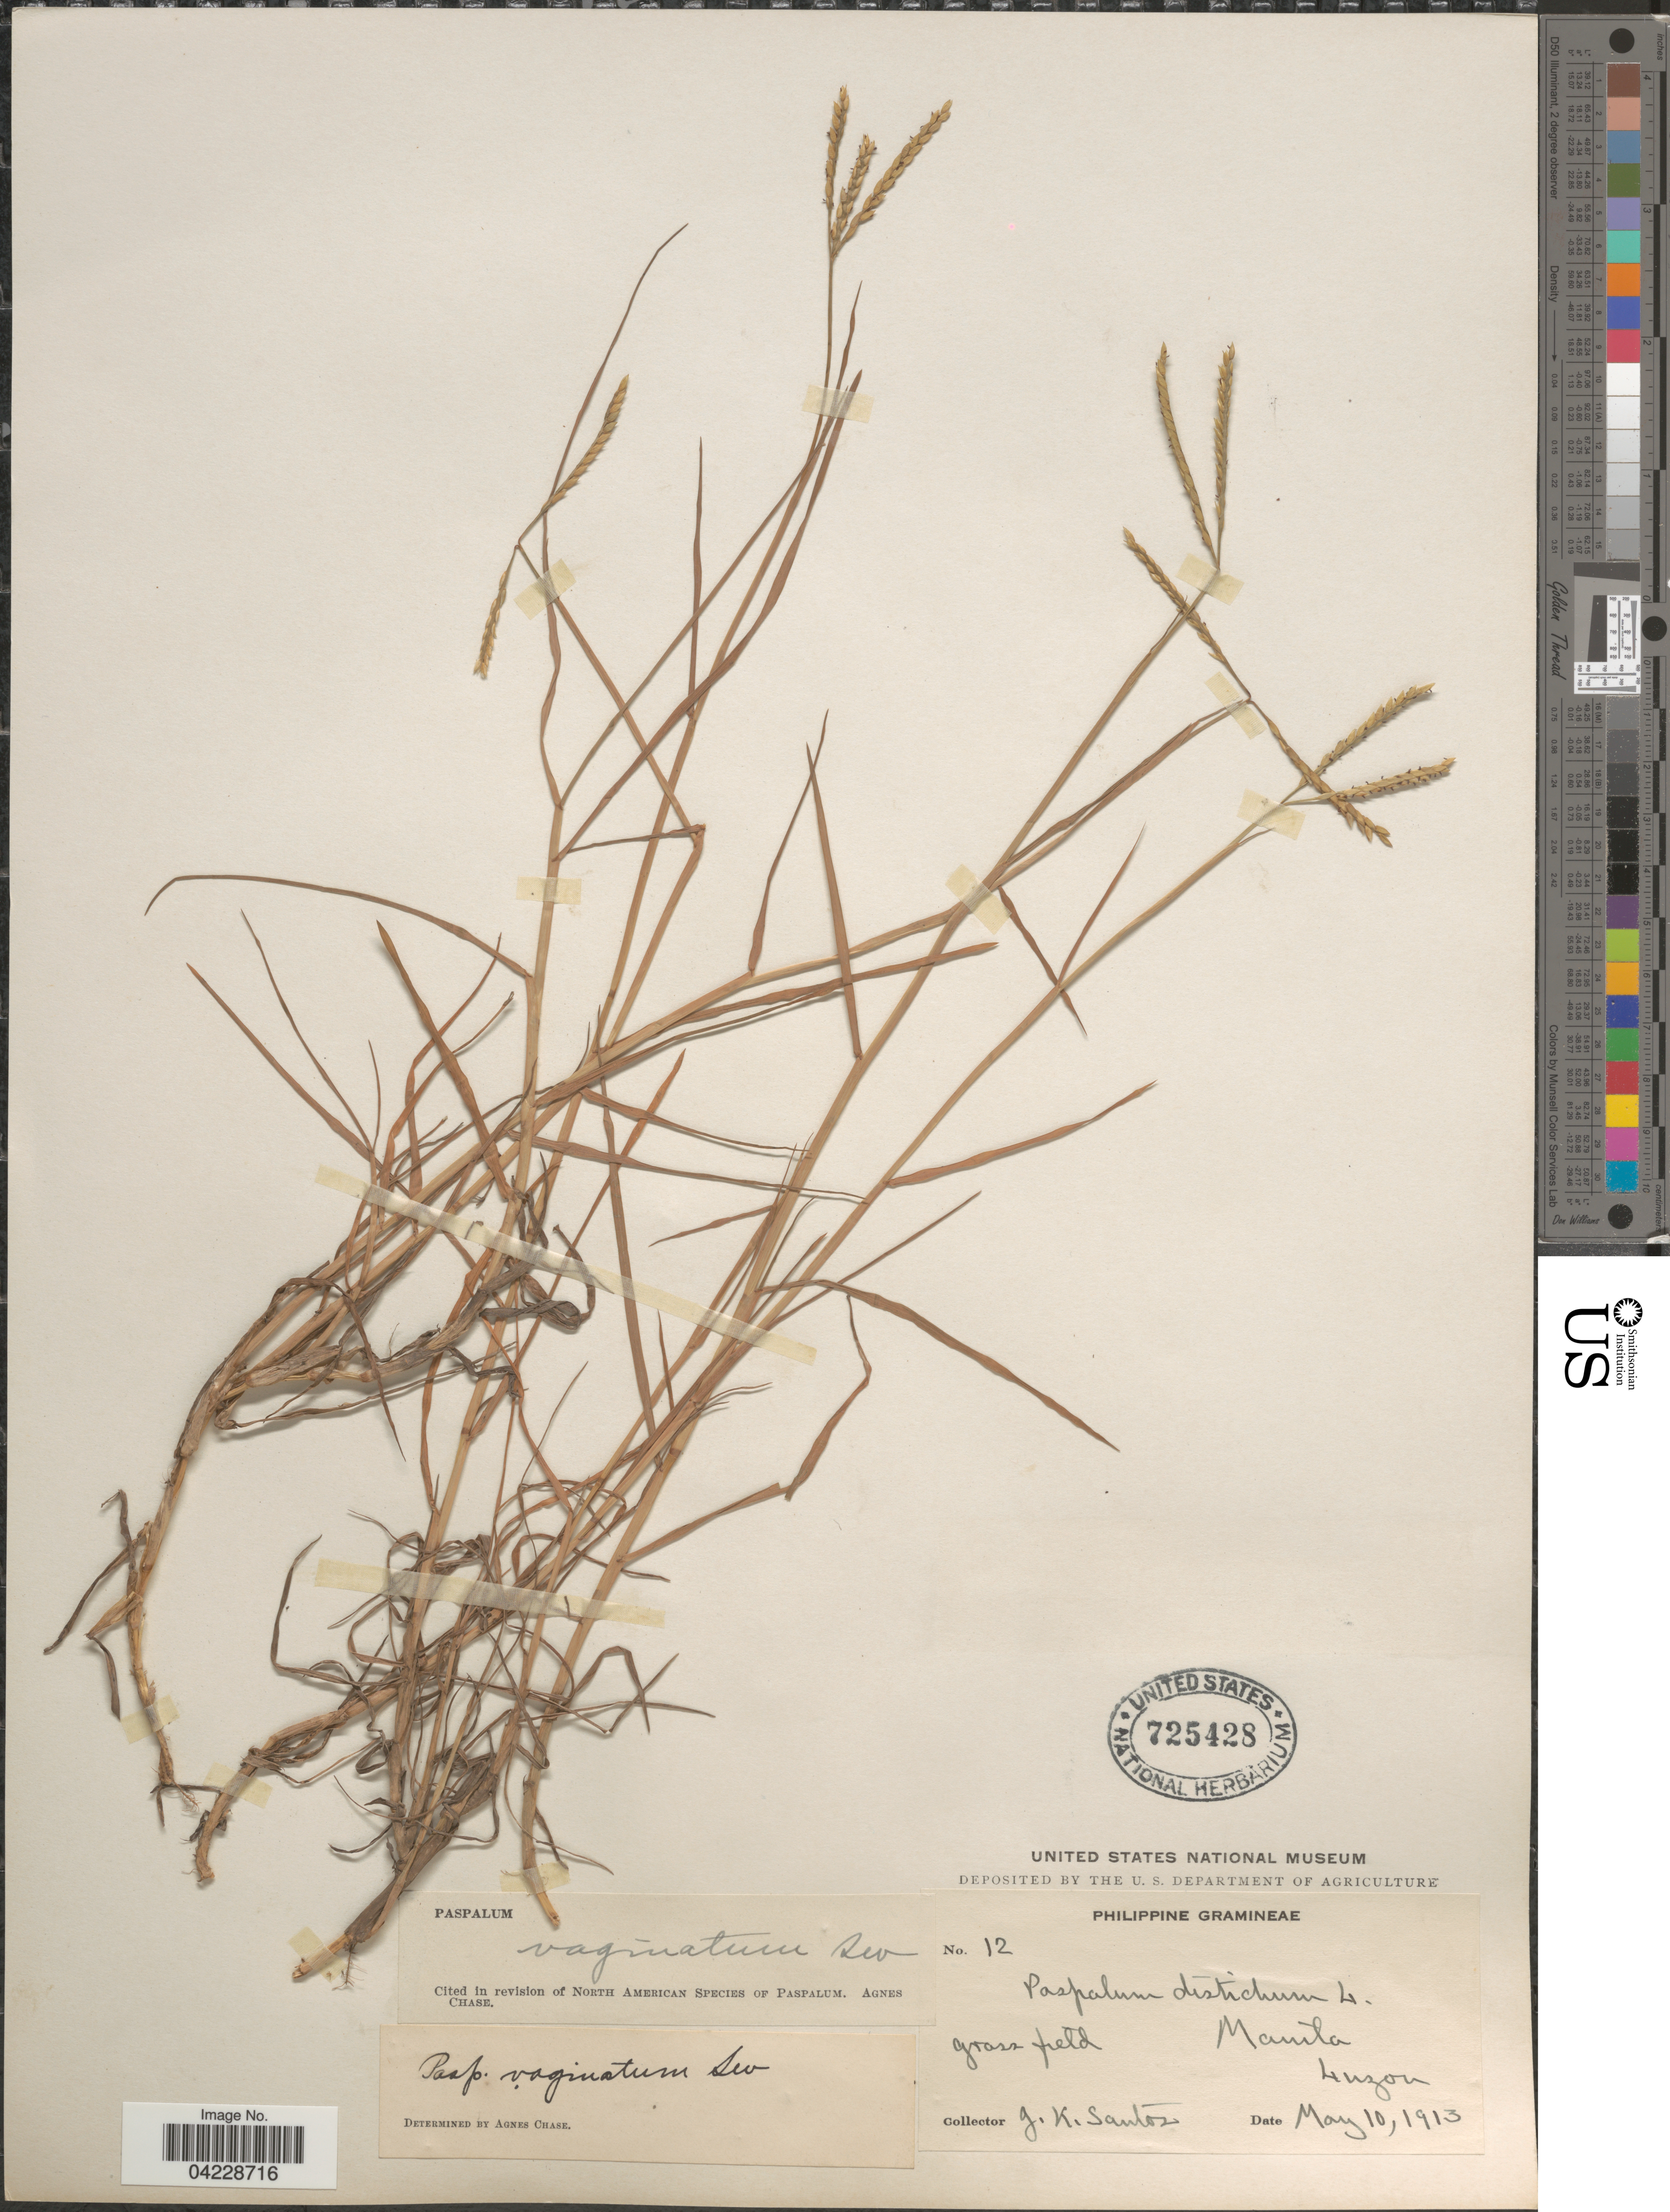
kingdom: Plantae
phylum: Tracheophyta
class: Liliopsida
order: Poales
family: Poaceae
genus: Paspalum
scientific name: Paspalum distichum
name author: L.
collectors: J. K. Santos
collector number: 12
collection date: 1913-05-10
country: Philippines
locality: Manila, Luzon.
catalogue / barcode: US 725428